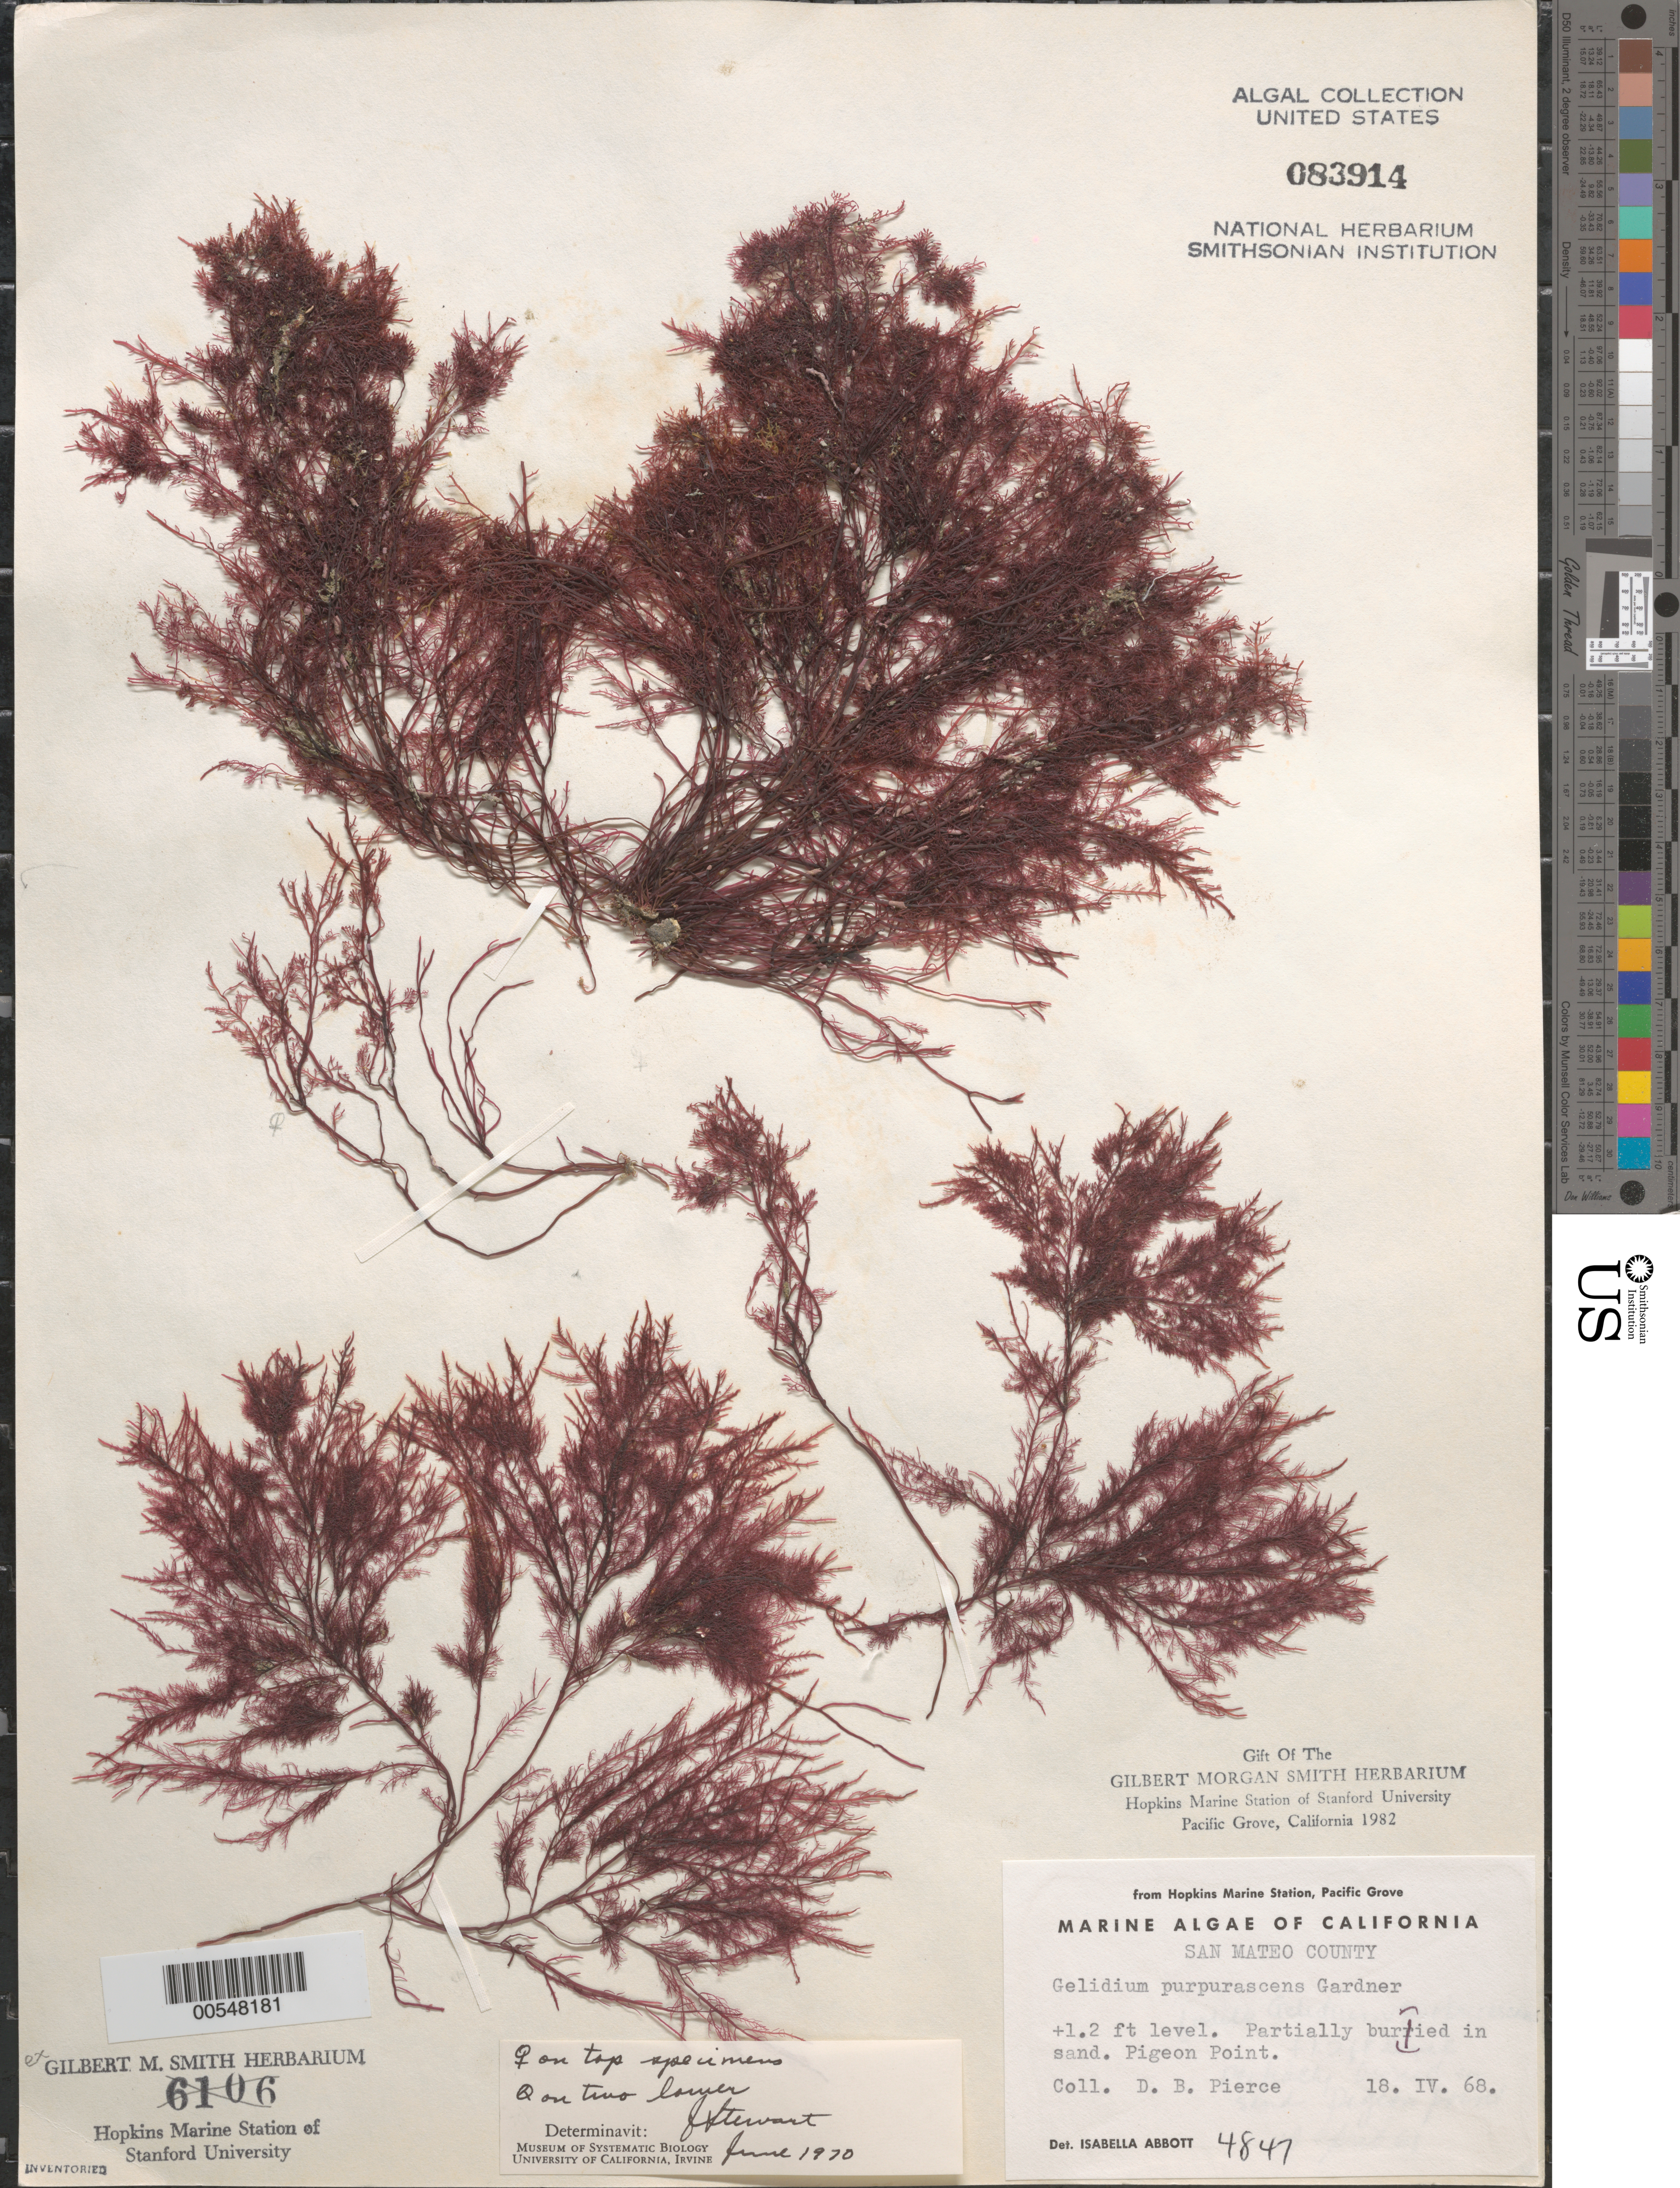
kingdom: Plantae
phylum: Rhodophyta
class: Florideophyceae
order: Gelidiales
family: Gelidiaceae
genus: Gelidium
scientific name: Gelidium purpurascens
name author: N.L. Gardner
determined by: Stewart, J.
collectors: D. Pierce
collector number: IAA 4847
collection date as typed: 18 Apr 1968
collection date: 1968-04-18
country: United States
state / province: California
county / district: San Mateo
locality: Pigeon Point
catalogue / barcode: US 83914